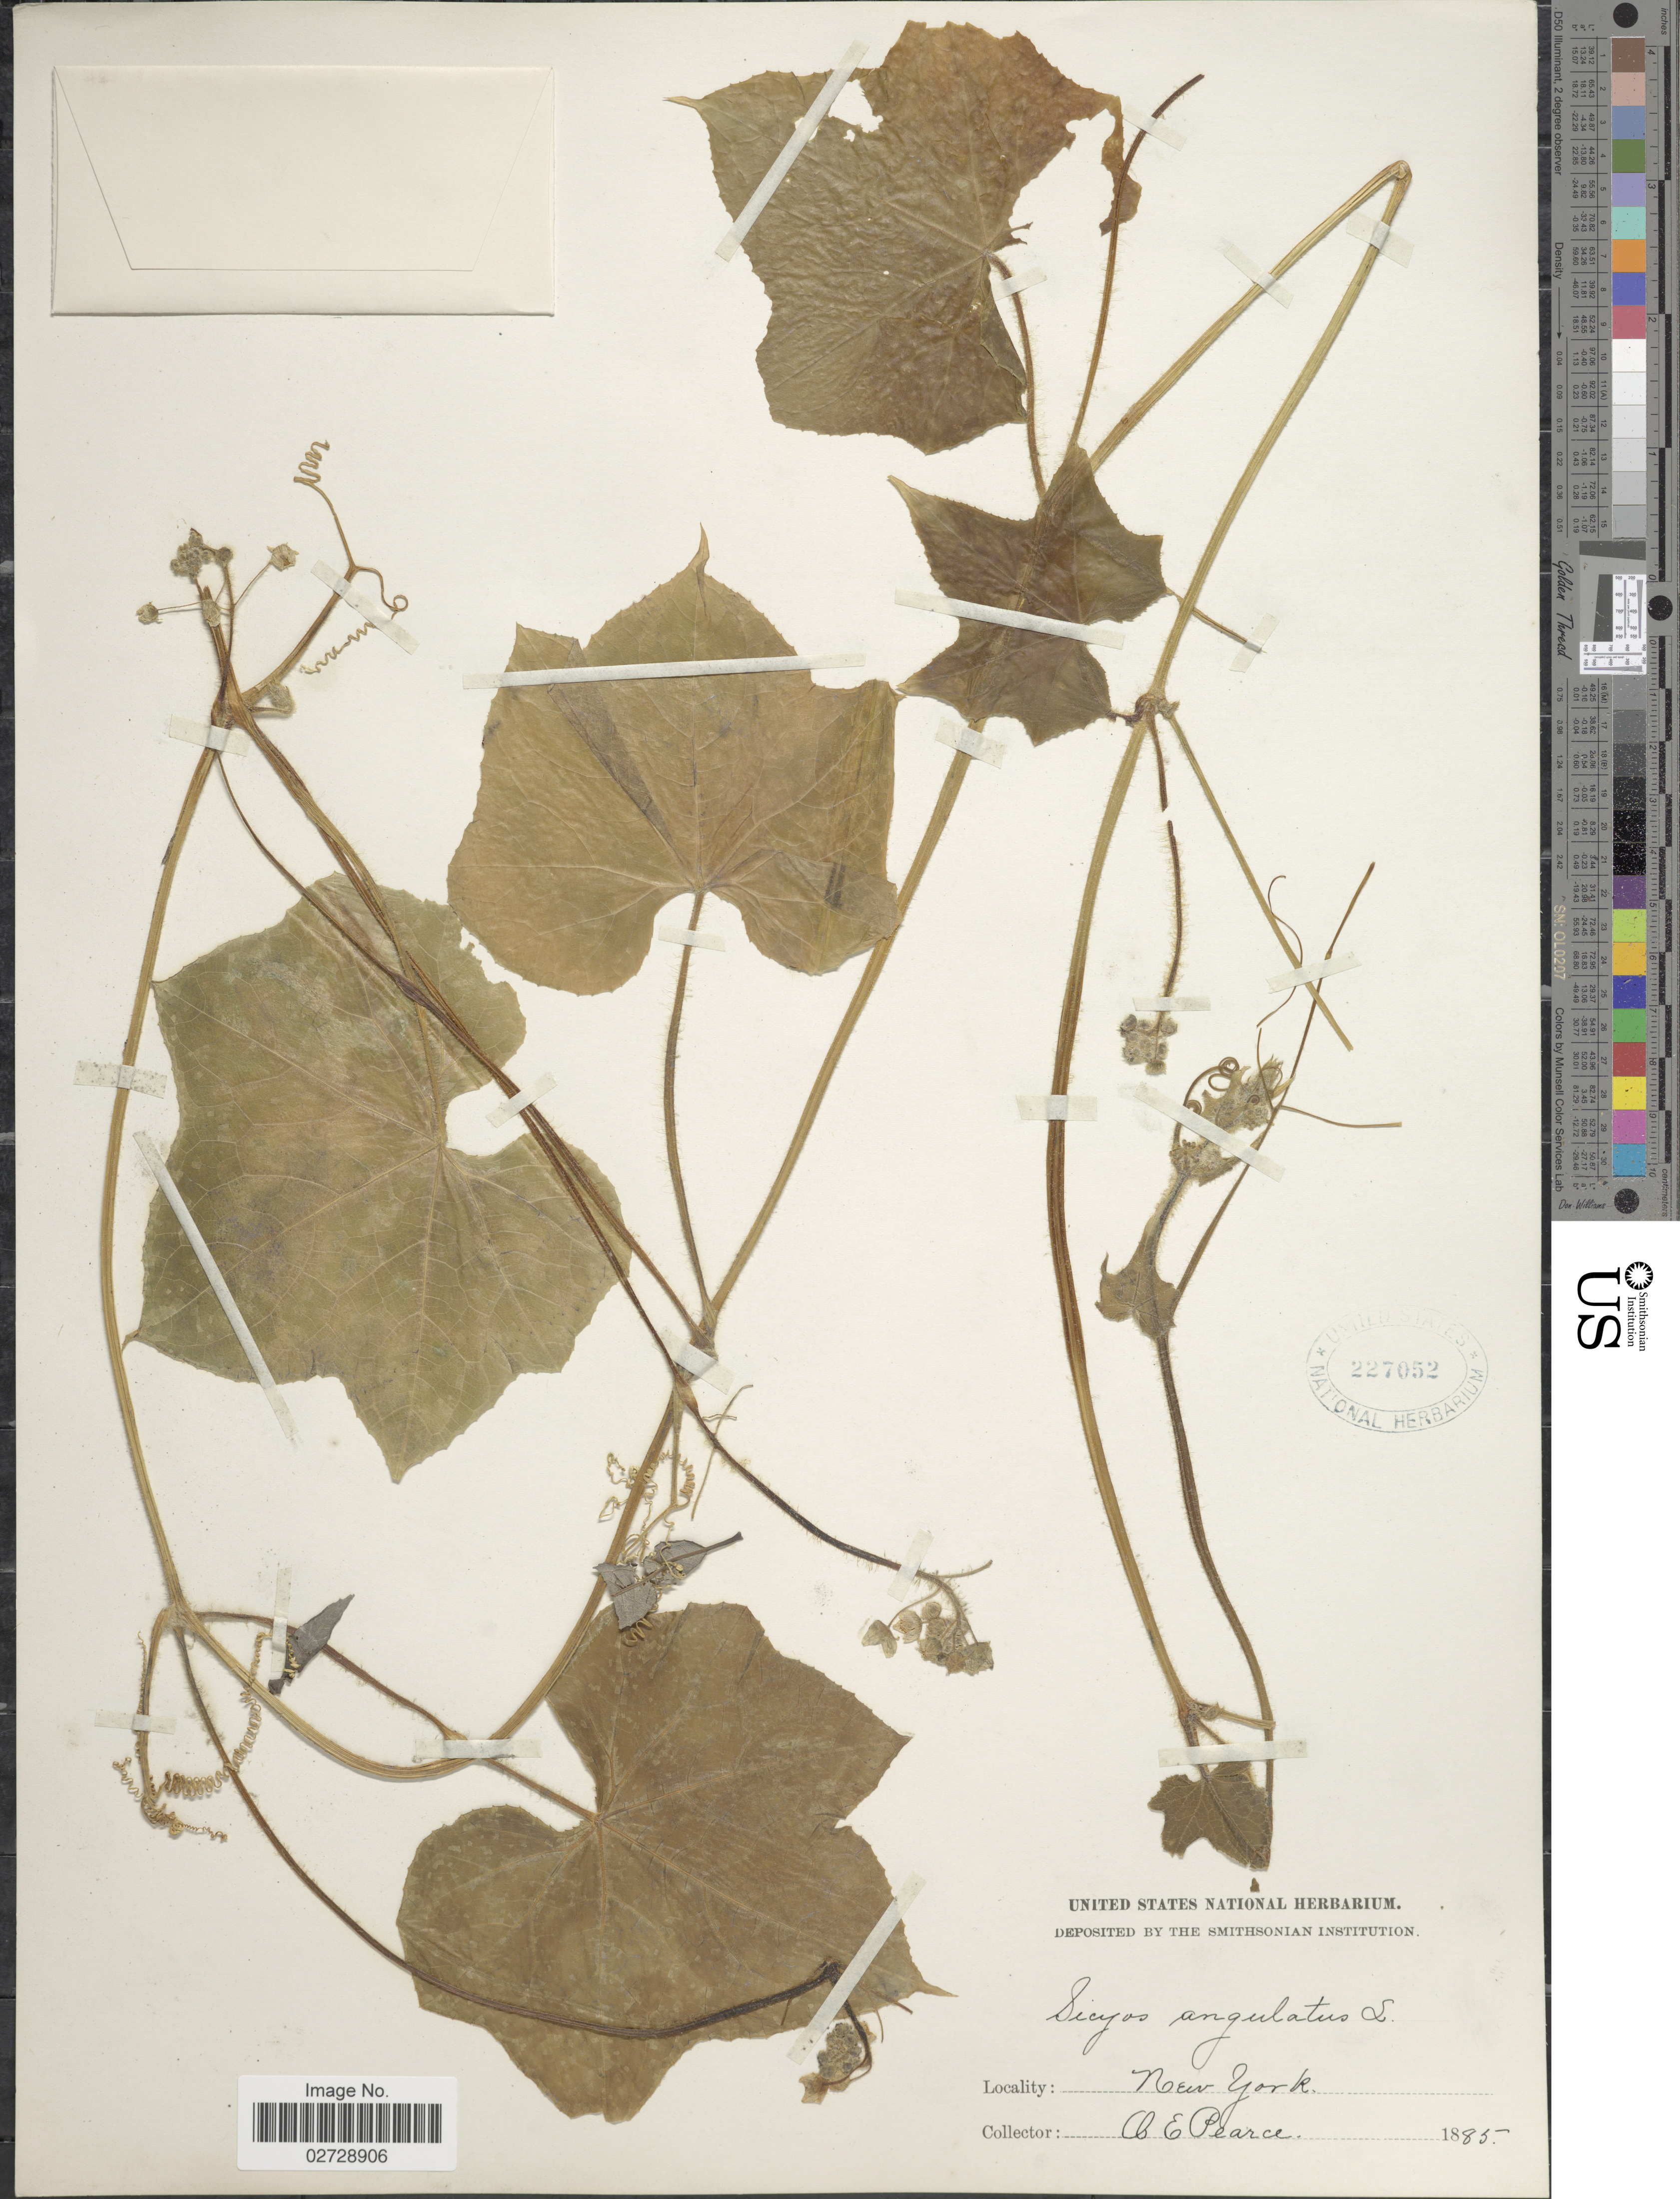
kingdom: Plantae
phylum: Tracheophyta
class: Magnoliopsida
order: Cucurbitales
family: Cucurbitaceae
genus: Sicyos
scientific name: Sicyos angulatus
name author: L.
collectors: O. E. Pearce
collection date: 1885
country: United States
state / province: New York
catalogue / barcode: US 227052